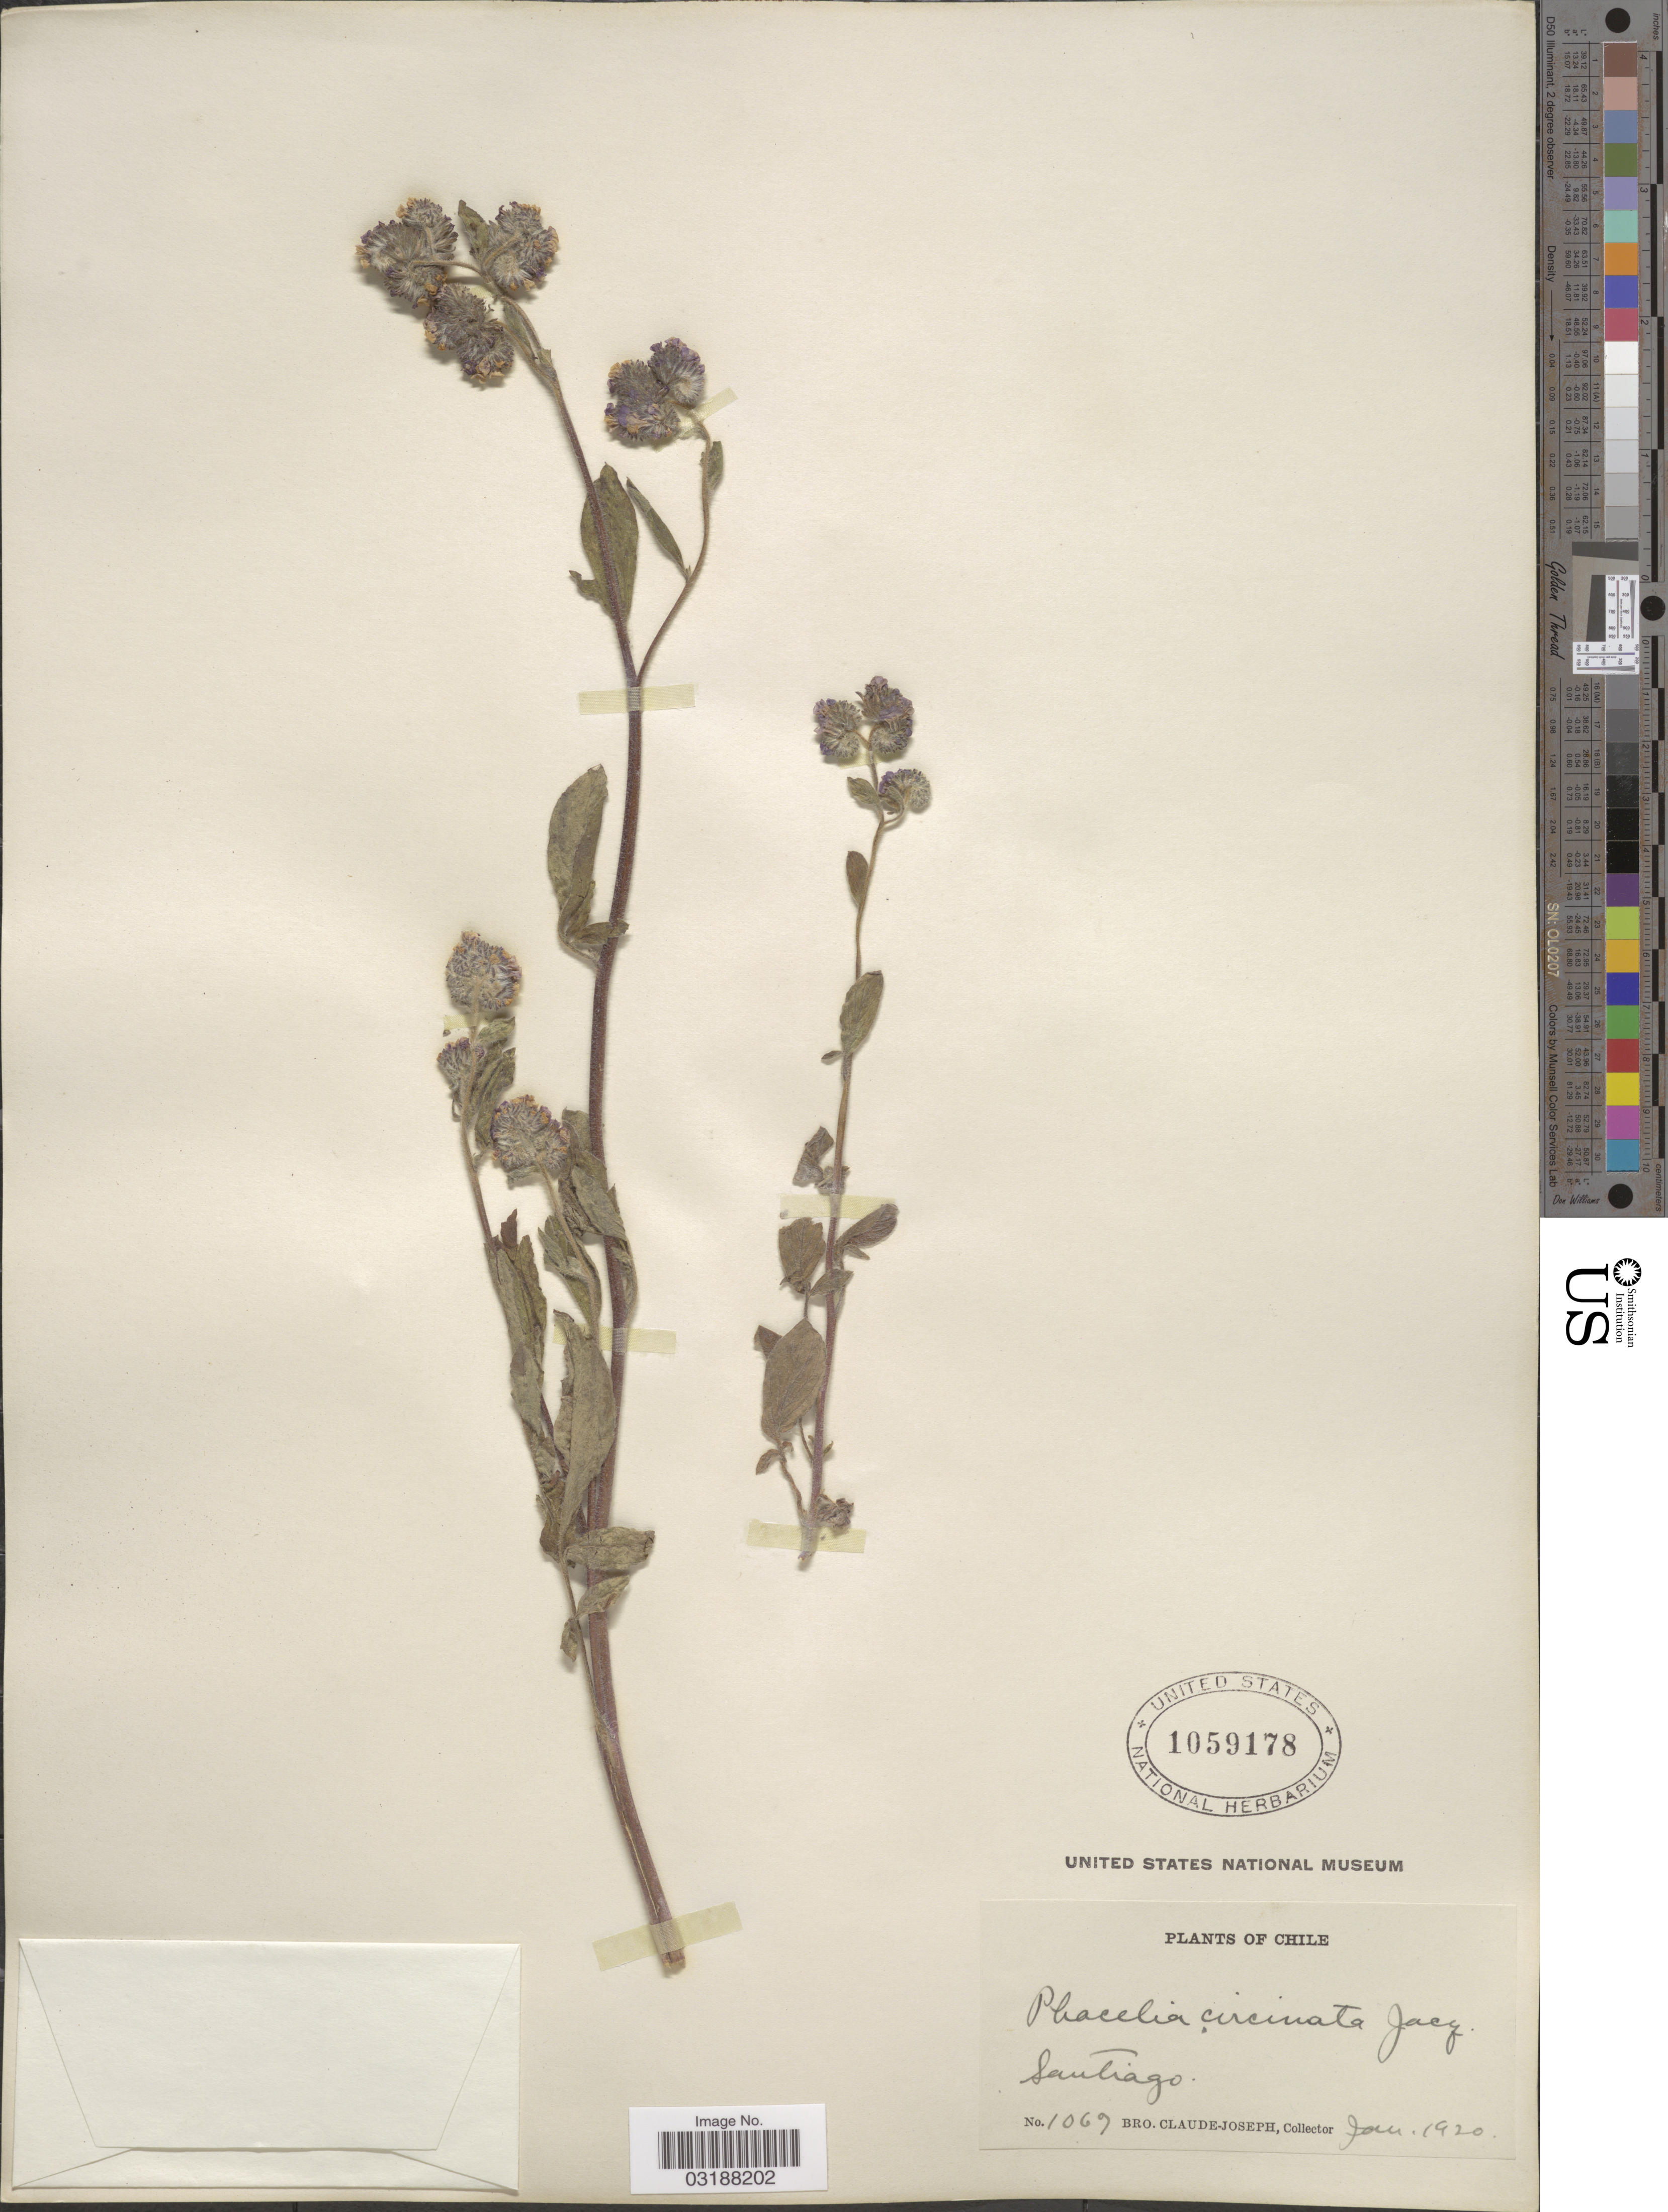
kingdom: Plantae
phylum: Tracheophyta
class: Magnoliopsida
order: Boraginales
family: Hydrophyllaceae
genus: Phacelia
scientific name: Phacelia magellanica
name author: (Lam.) Coville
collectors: Bro. Claude-Joseph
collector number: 1069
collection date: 1920-01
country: Chile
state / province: Región Metropolitana (RM)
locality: Santiago.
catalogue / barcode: US 1059178